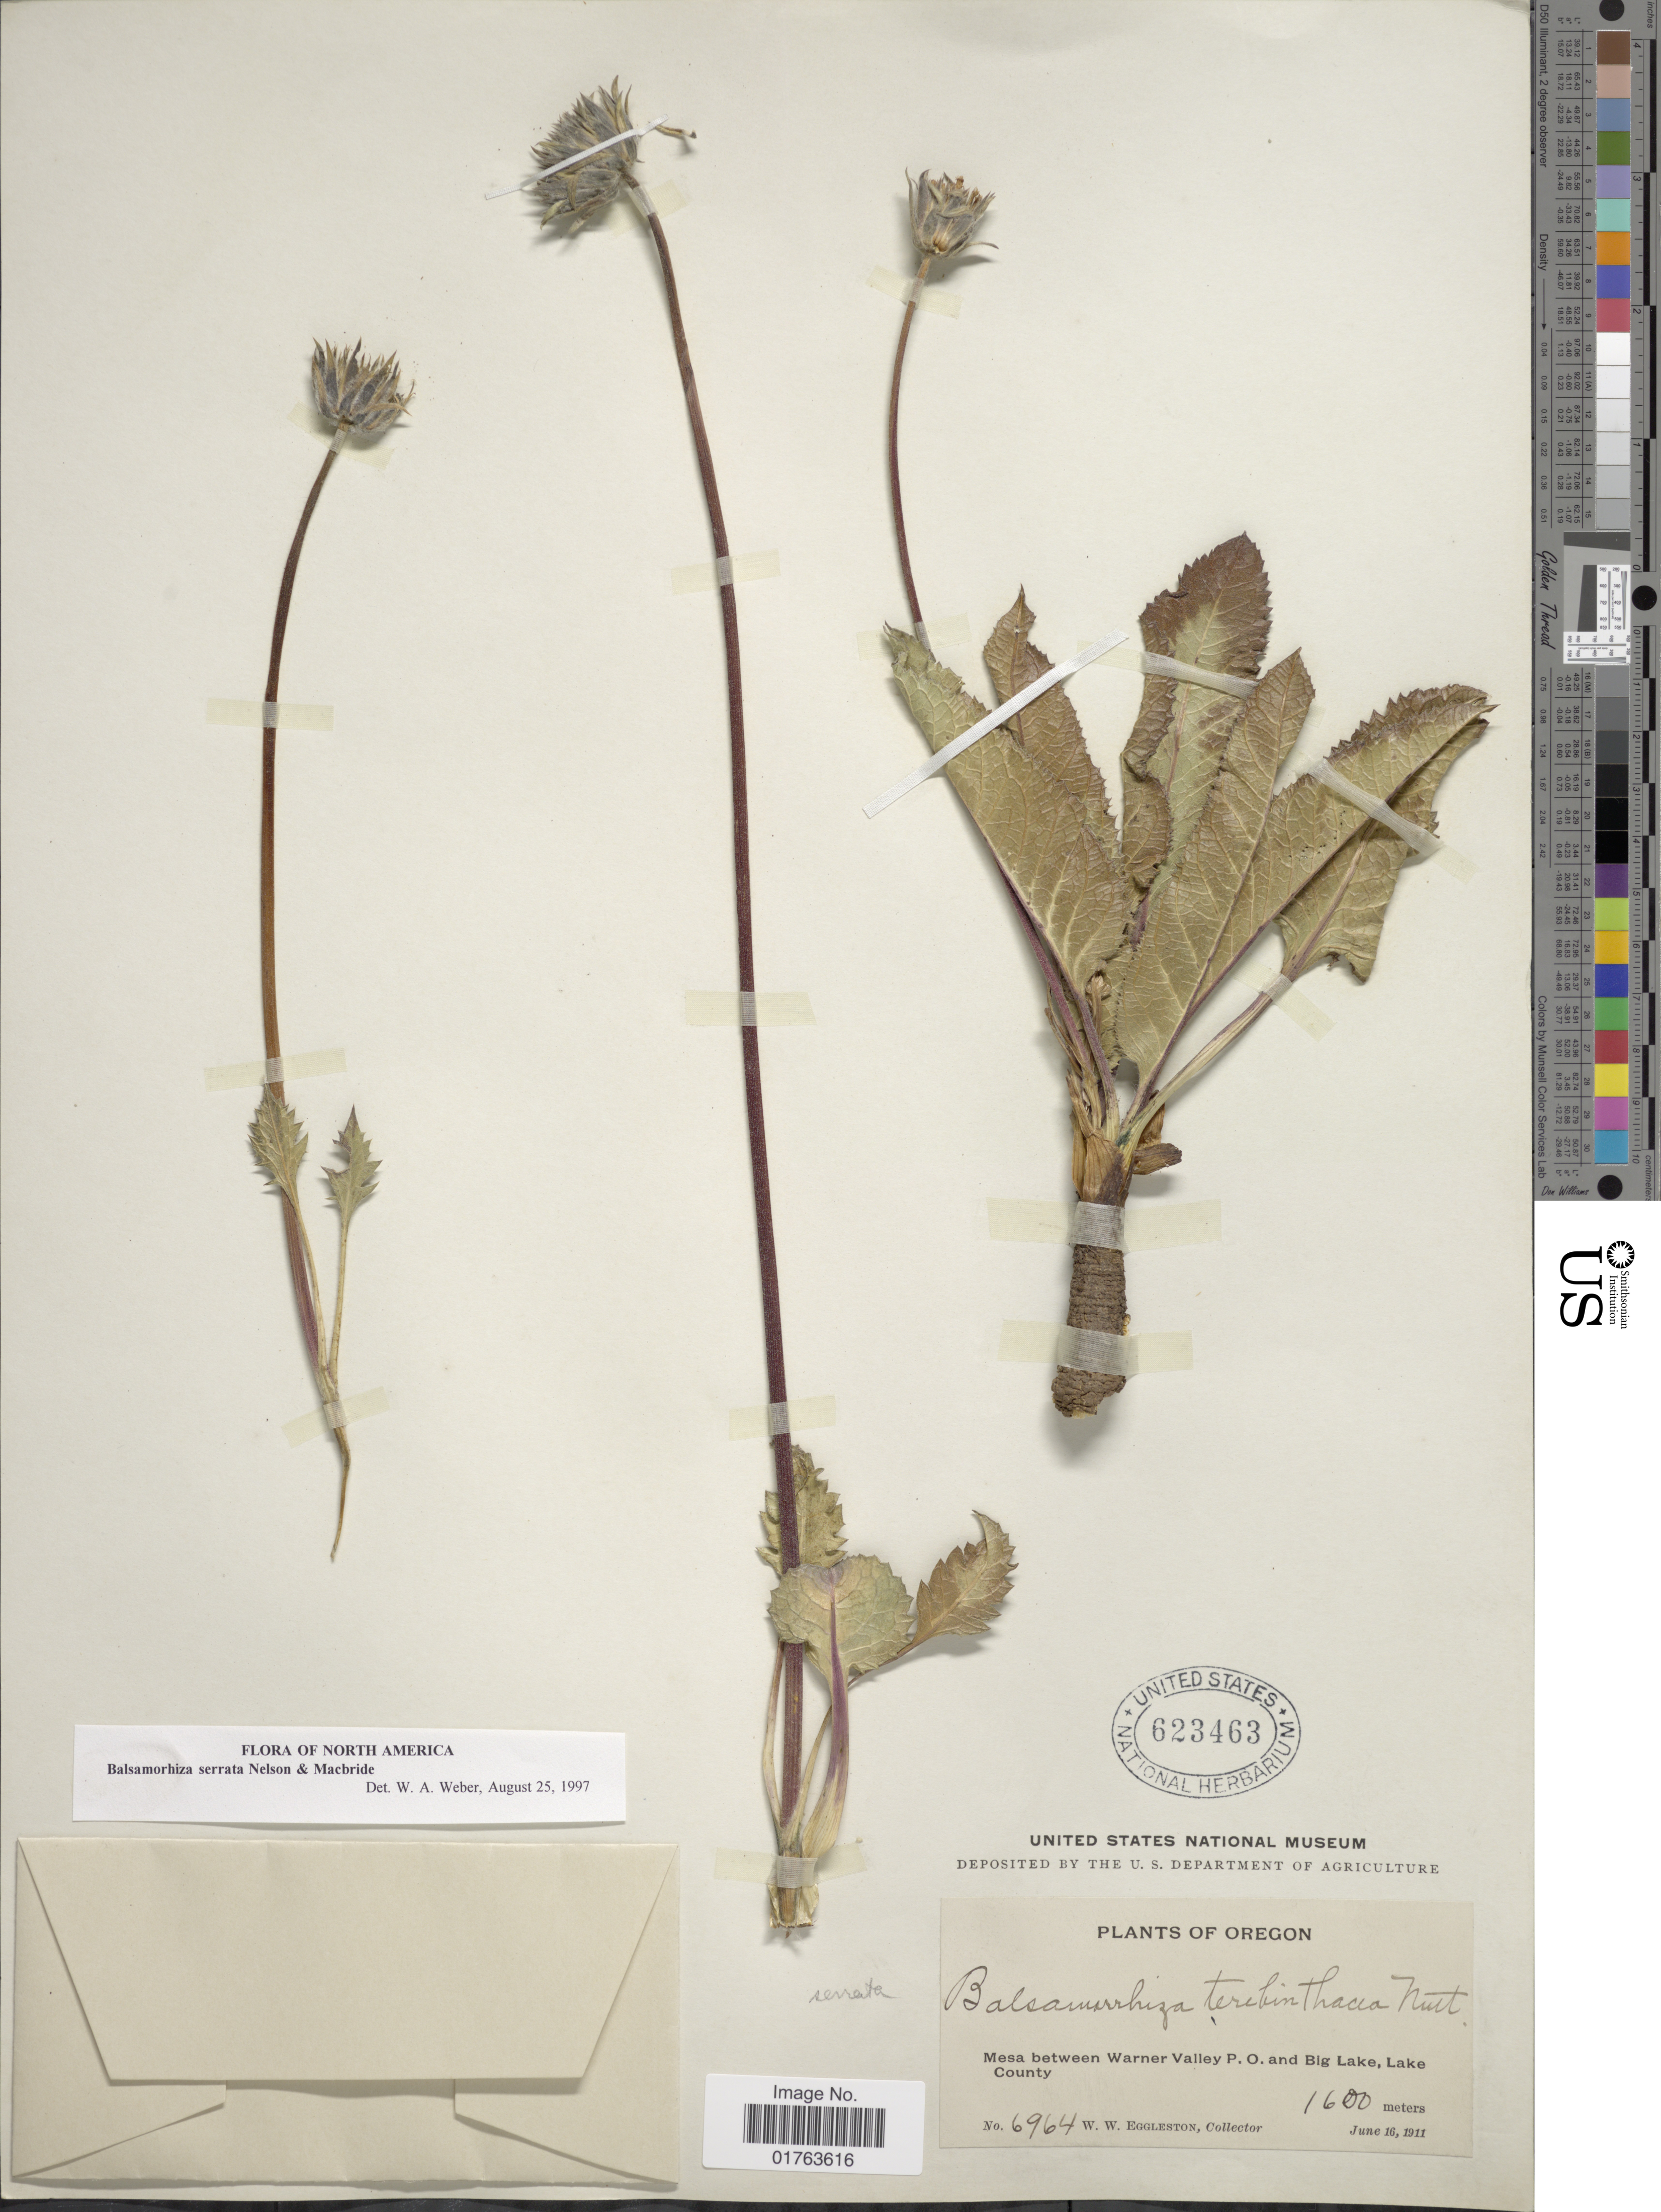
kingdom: Plantae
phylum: Tracheophyta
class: Magnoliopsida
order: Asterales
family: Asteraceae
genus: Balsamorhiza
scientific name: Balsamorhiza serrata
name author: A. Nelson & J.F. Macbr.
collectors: W. W. Eggleston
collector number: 6964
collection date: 1911-06-16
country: United States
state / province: Oregon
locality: Mesa between Warner Valley P. O. and Big Lake, Lake County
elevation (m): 1600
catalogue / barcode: US 623463